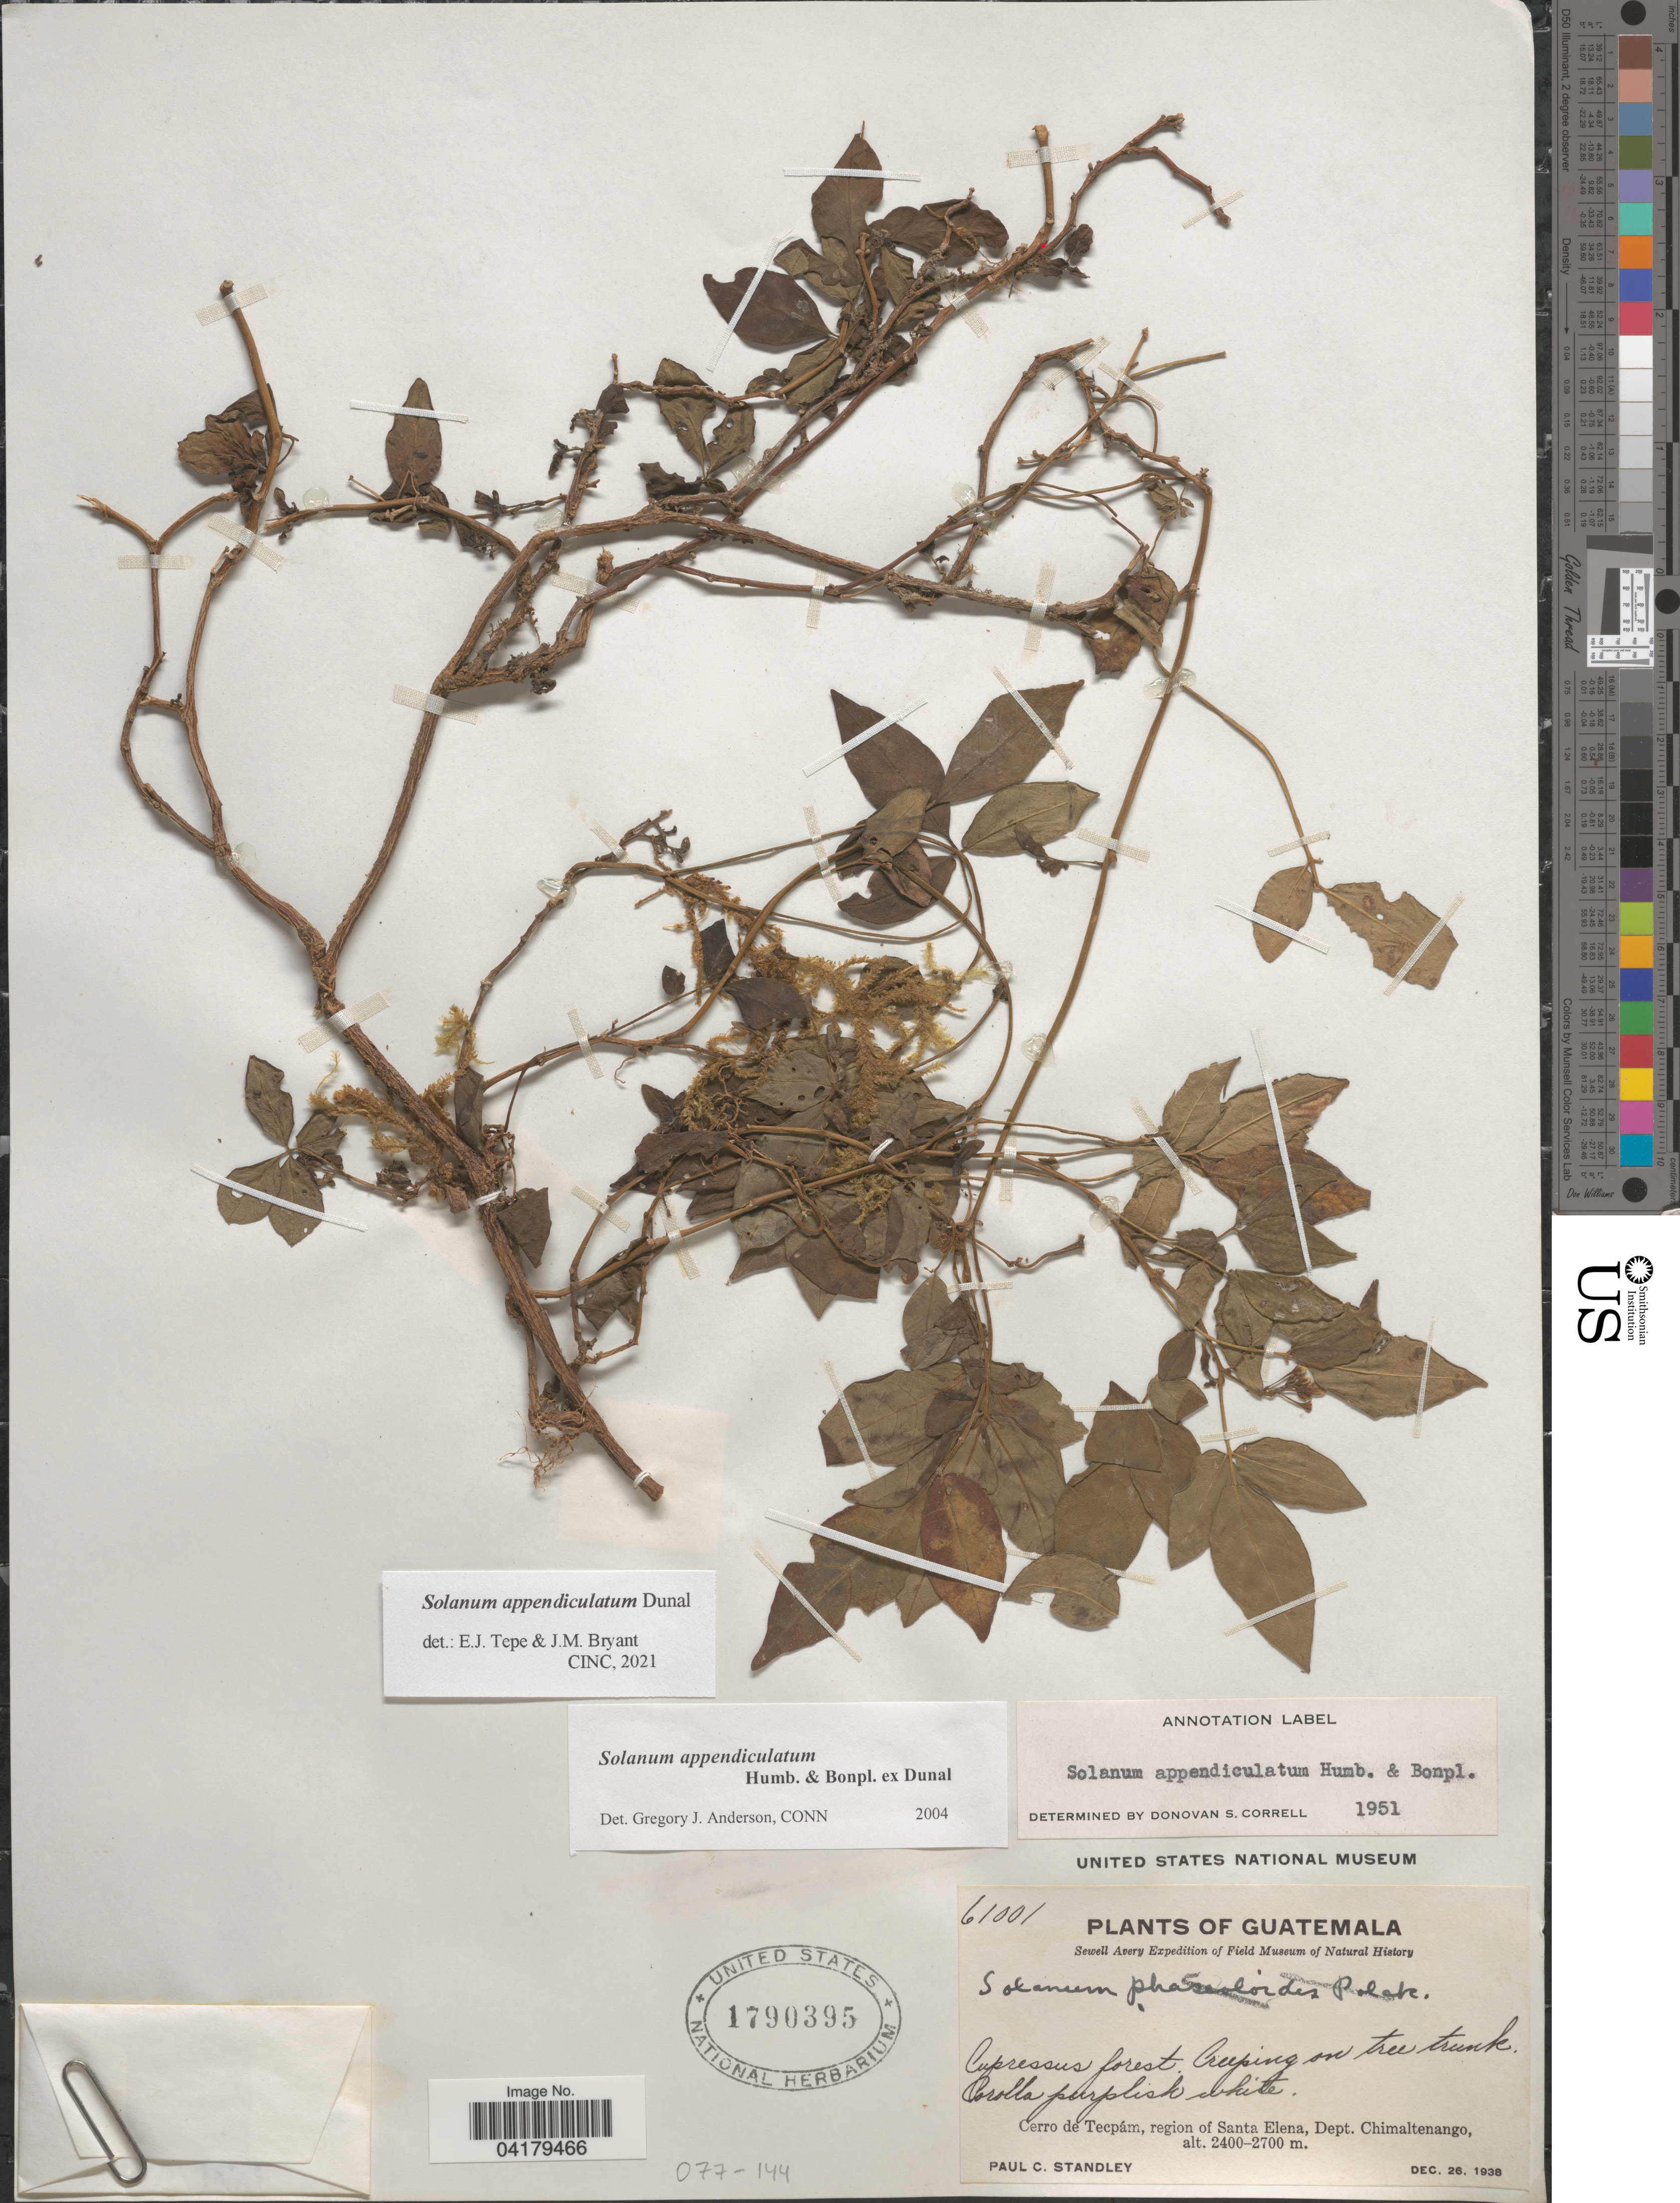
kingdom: Plantae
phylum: Tracheophyta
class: Magnoliopsida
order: Solanales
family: Solanaceae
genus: Solanum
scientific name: Solanum appendiculatum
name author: Humb. & Bonpl. ex Dunal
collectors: P. C. Standley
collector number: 61001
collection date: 1938-12-26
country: Guatemala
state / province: Chimaltenango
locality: Sewell Avery Expedition of Field Museum of Natural History. Cerro de Tecpám, region of Santa Elena, Dept. Chimaltenango.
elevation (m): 2400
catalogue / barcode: US 1790395